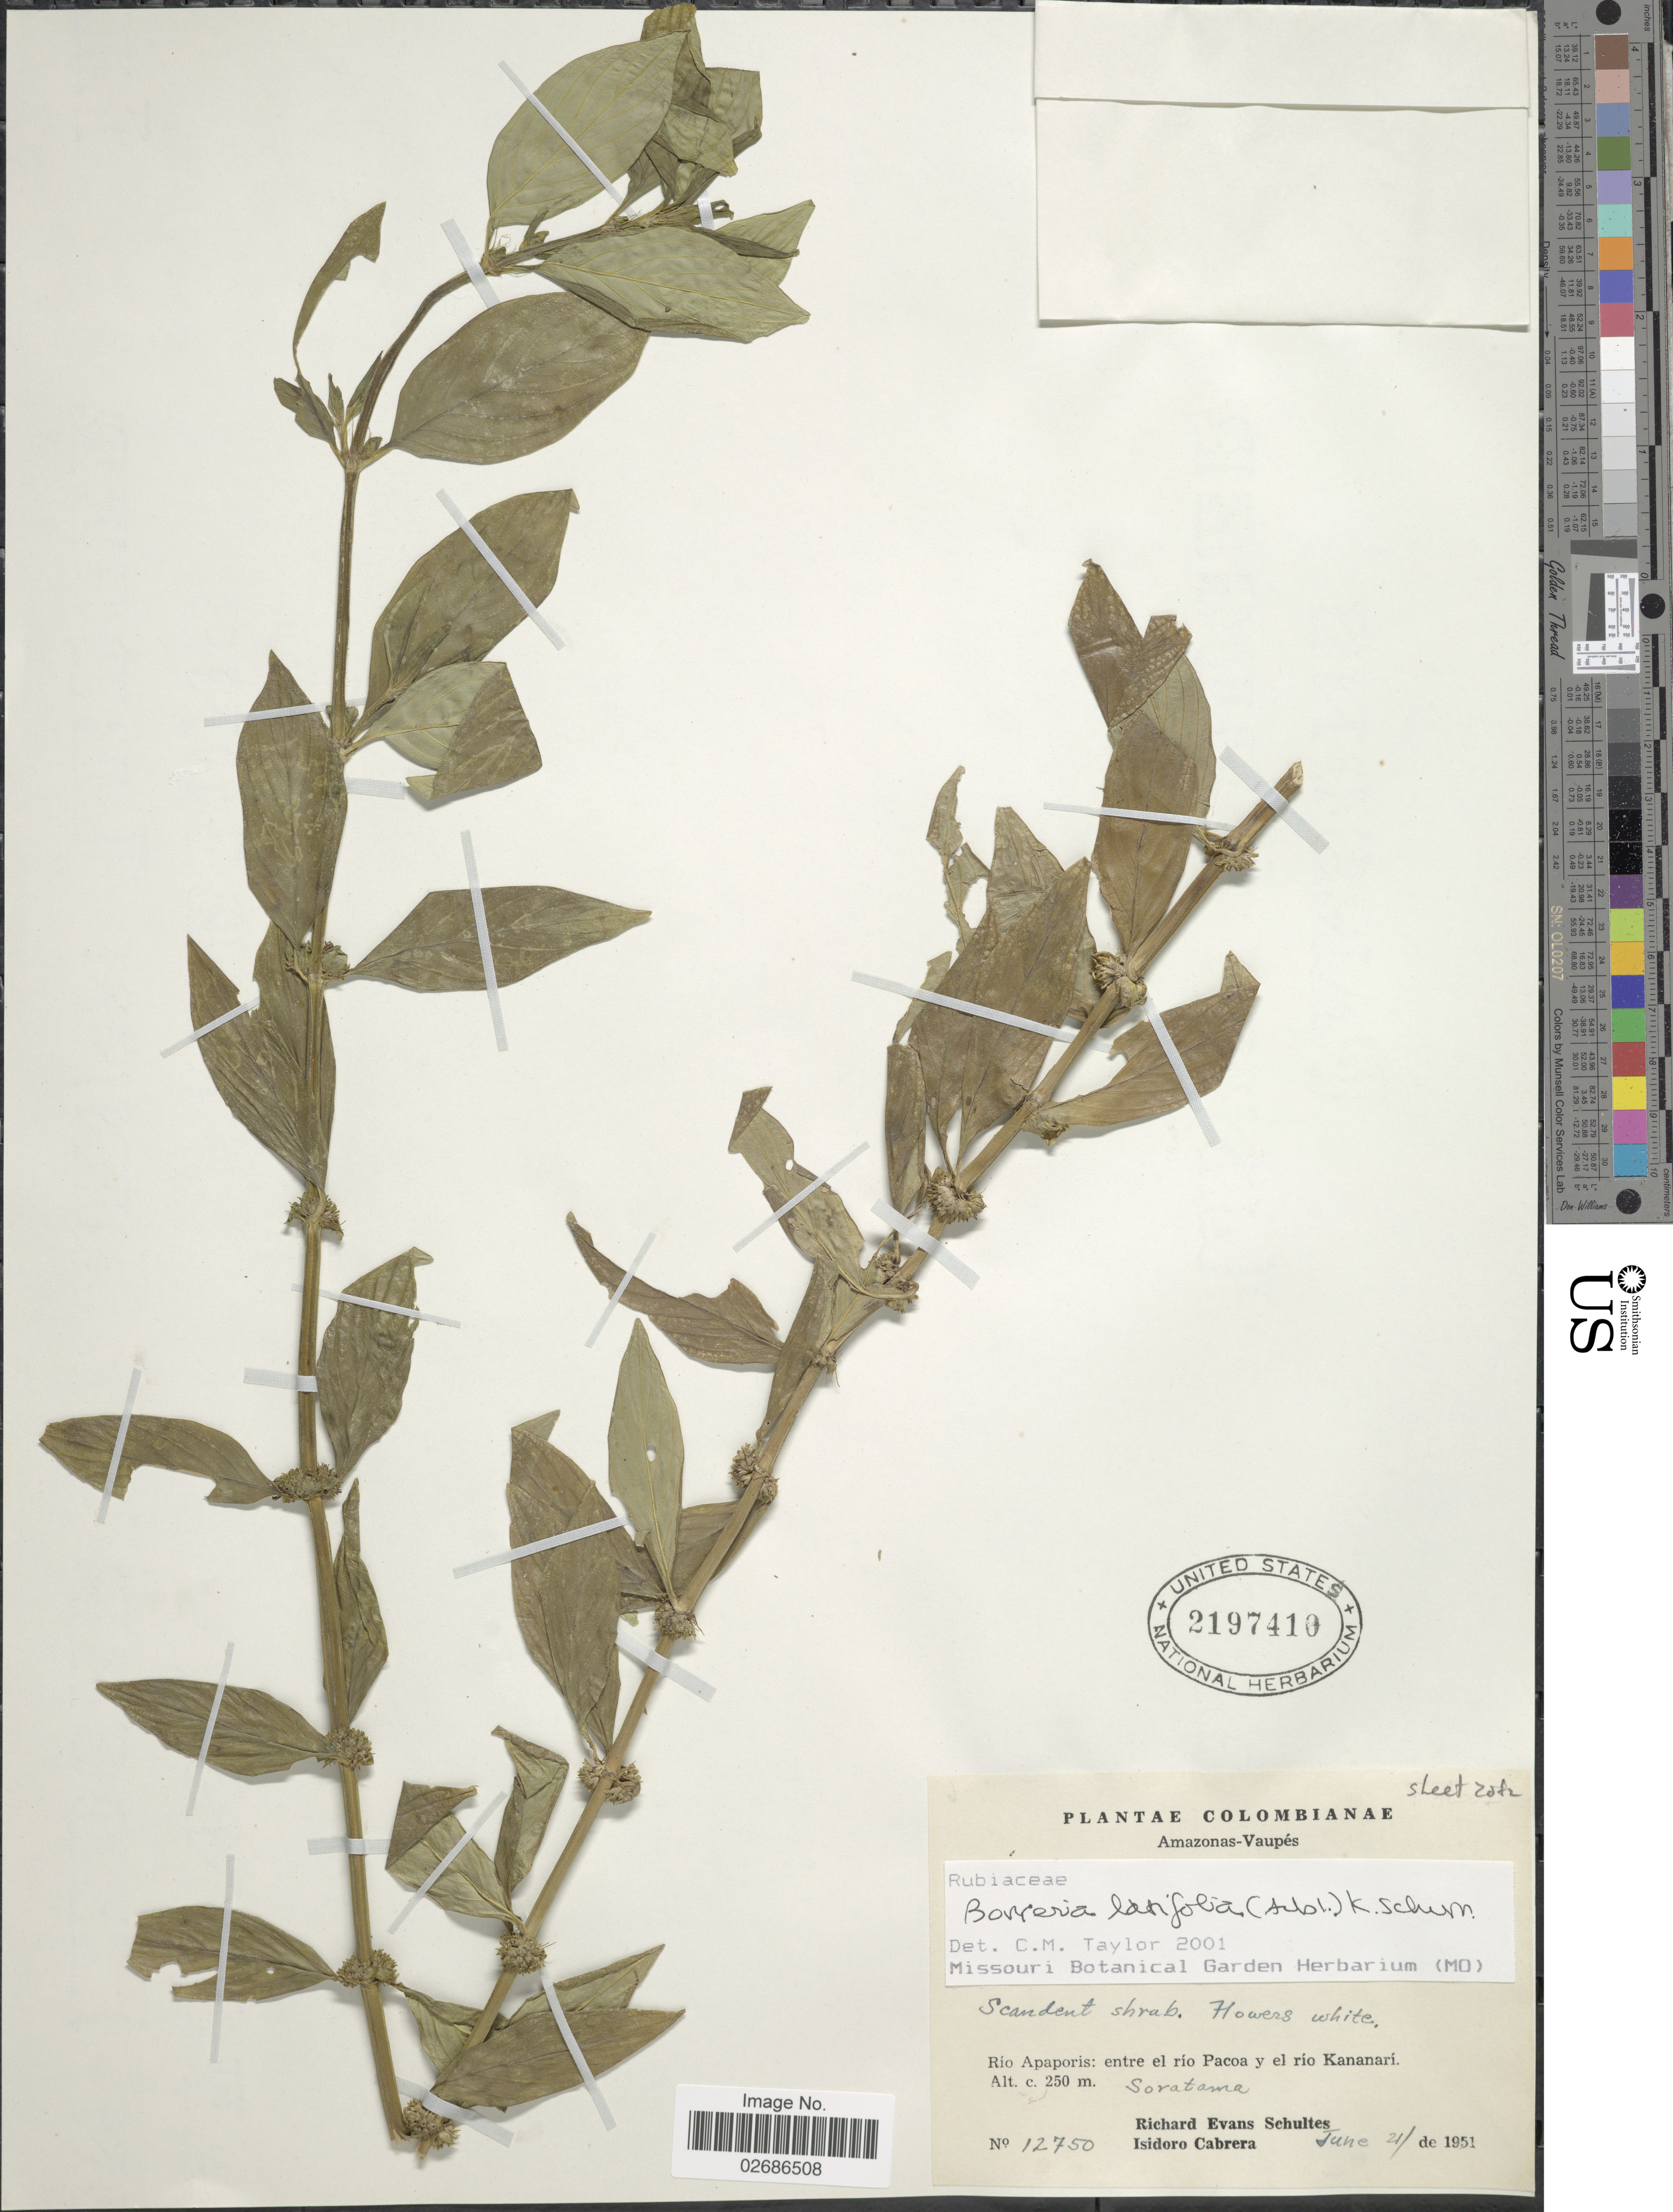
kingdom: Plantae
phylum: Tracheophyta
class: Magnoliopsida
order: Gentianales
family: Rubiaceae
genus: Borreria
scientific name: Borreria latifolia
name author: (Aubl.) K. Schum.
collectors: R. E. Schultes & I. Cabrera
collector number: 12750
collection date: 1951-06-21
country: Colombia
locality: Amazonas-Vaupes, Rio Apaporis: entre el rio Pacoa y el Kananari, Soratama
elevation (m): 250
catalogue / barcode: US 2197410